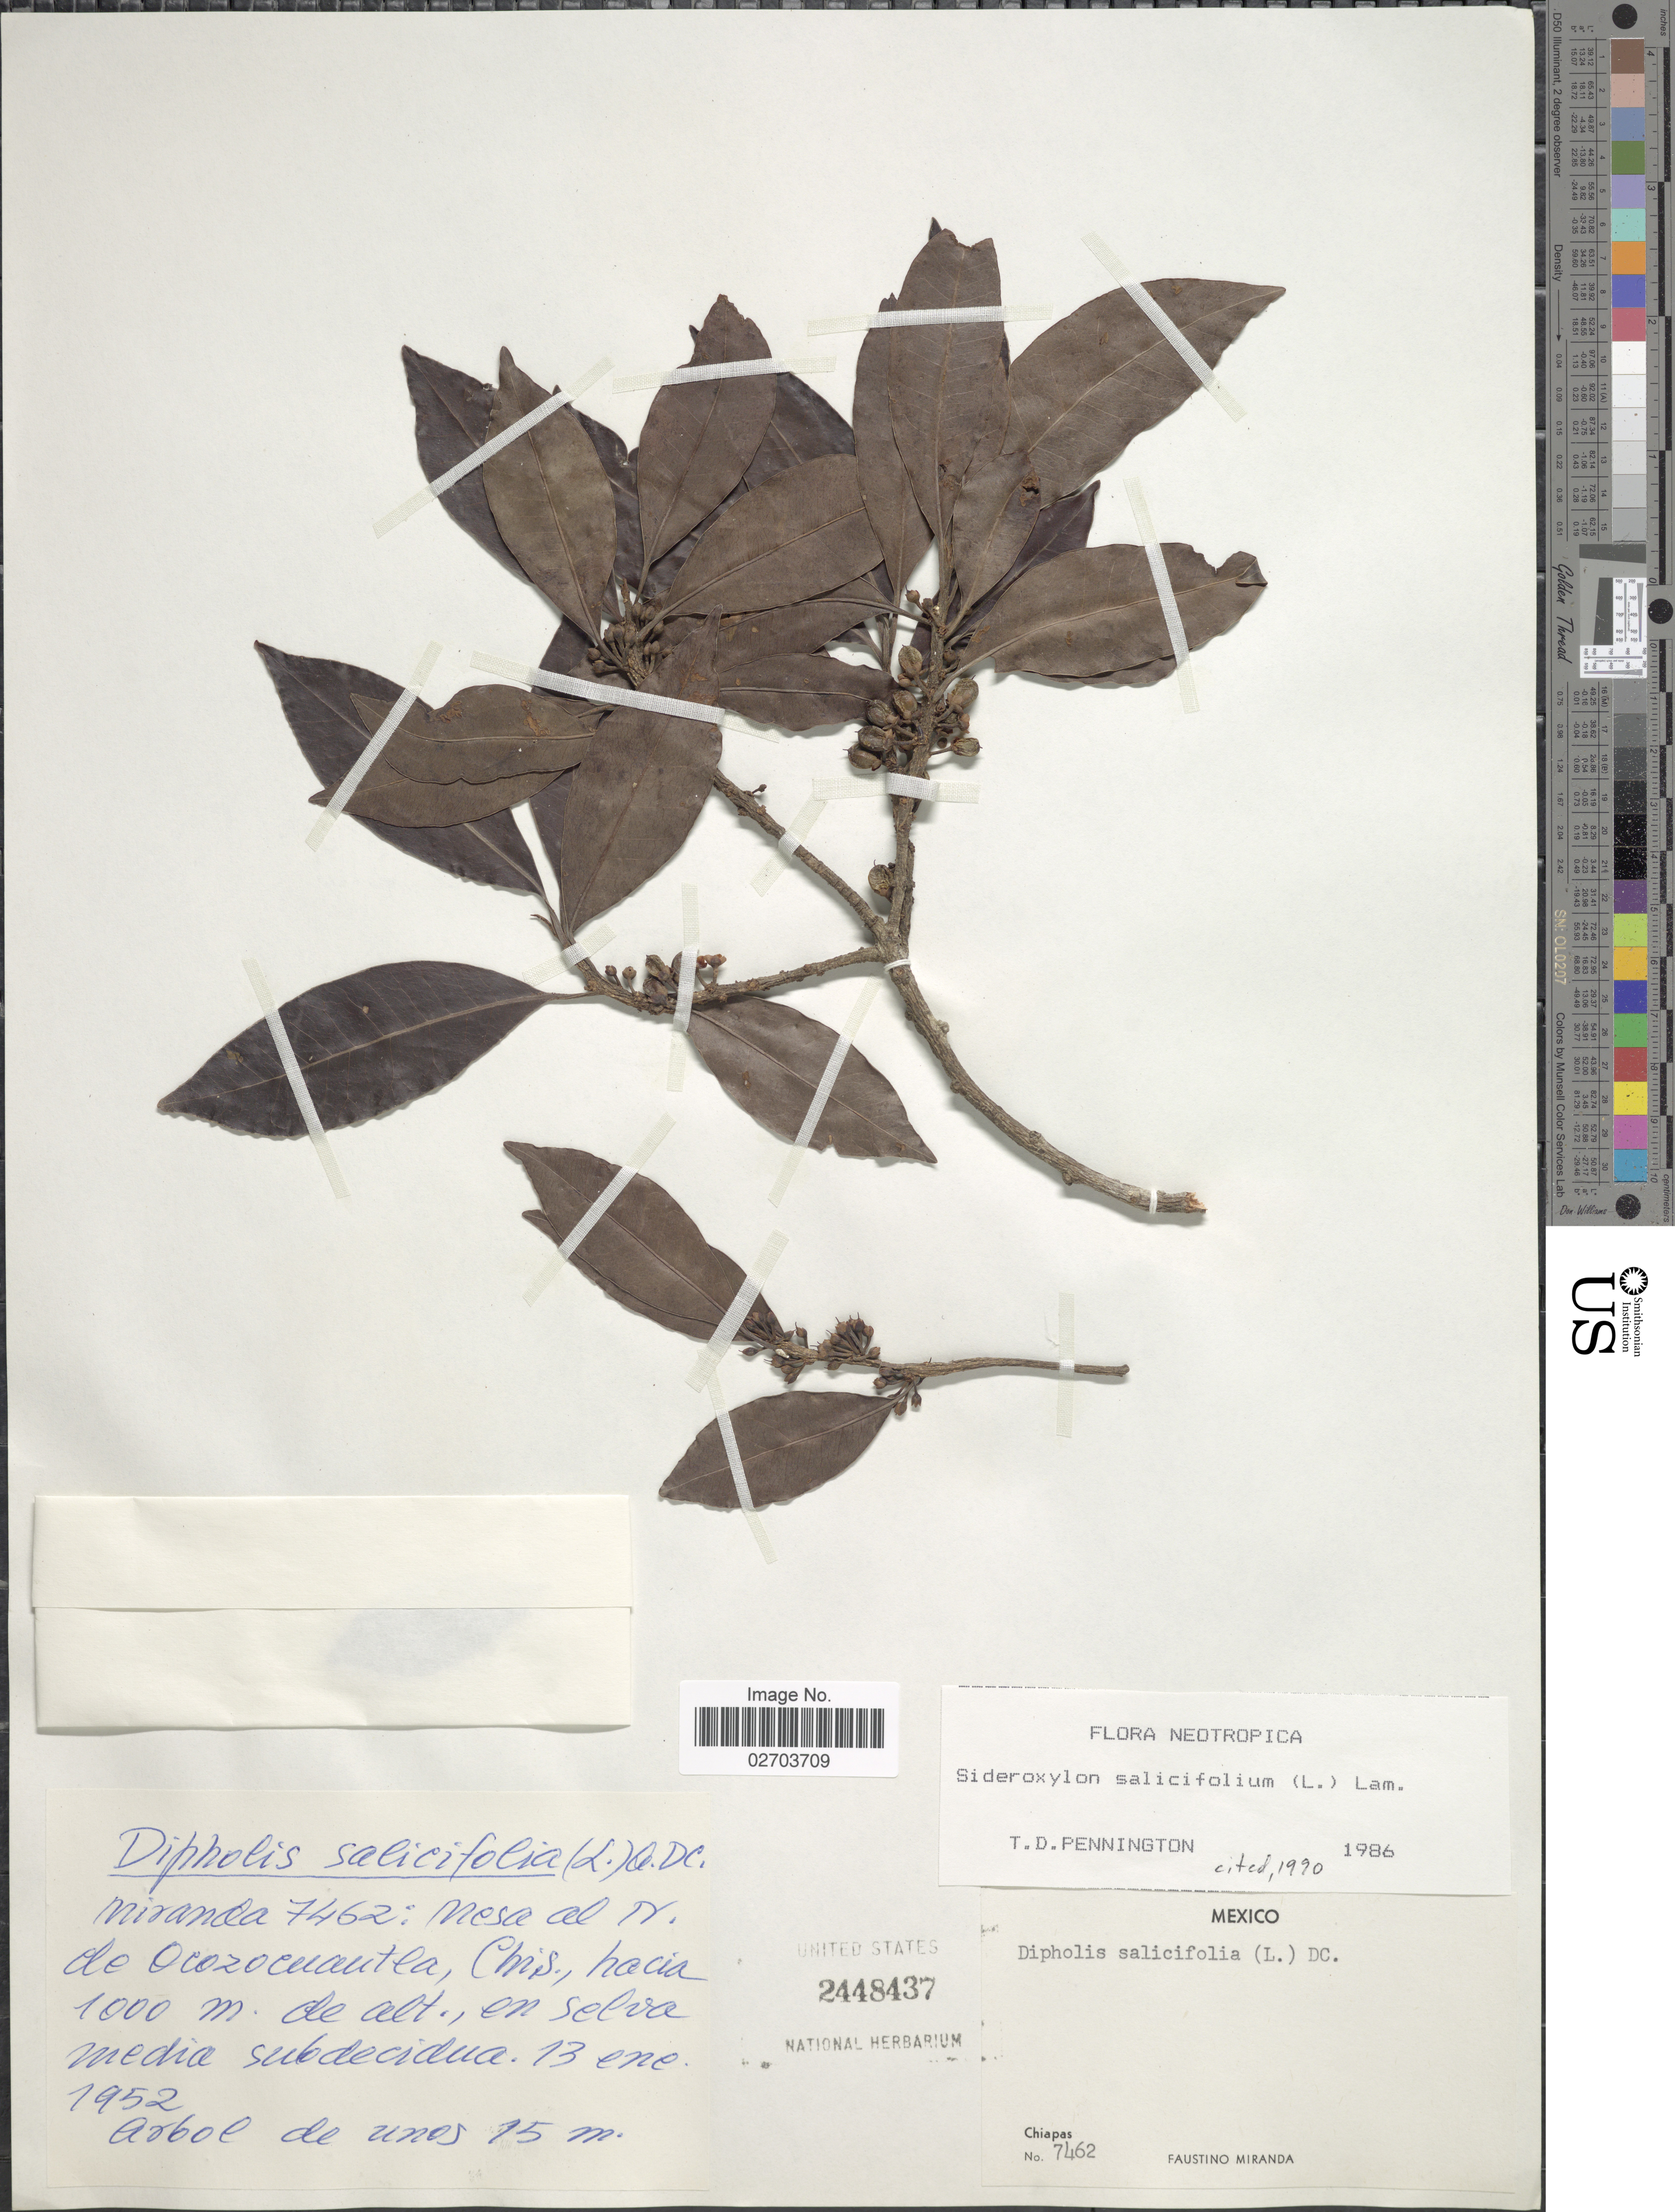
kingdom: Plantae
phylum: Tracheophyta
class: Magnoliopsida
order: Ericales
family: Sapotaceae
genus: Sideroxylon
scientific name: Sideroxylon salicifolium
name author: (L.) Lam.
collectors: F. Miranda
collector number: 7462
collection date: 1952-01-13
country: Mexico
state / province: Chiapas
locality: Mesa al N. de Ocozocuantla, arbol de unos 15 m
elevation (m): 1000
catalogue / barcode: US 2448437